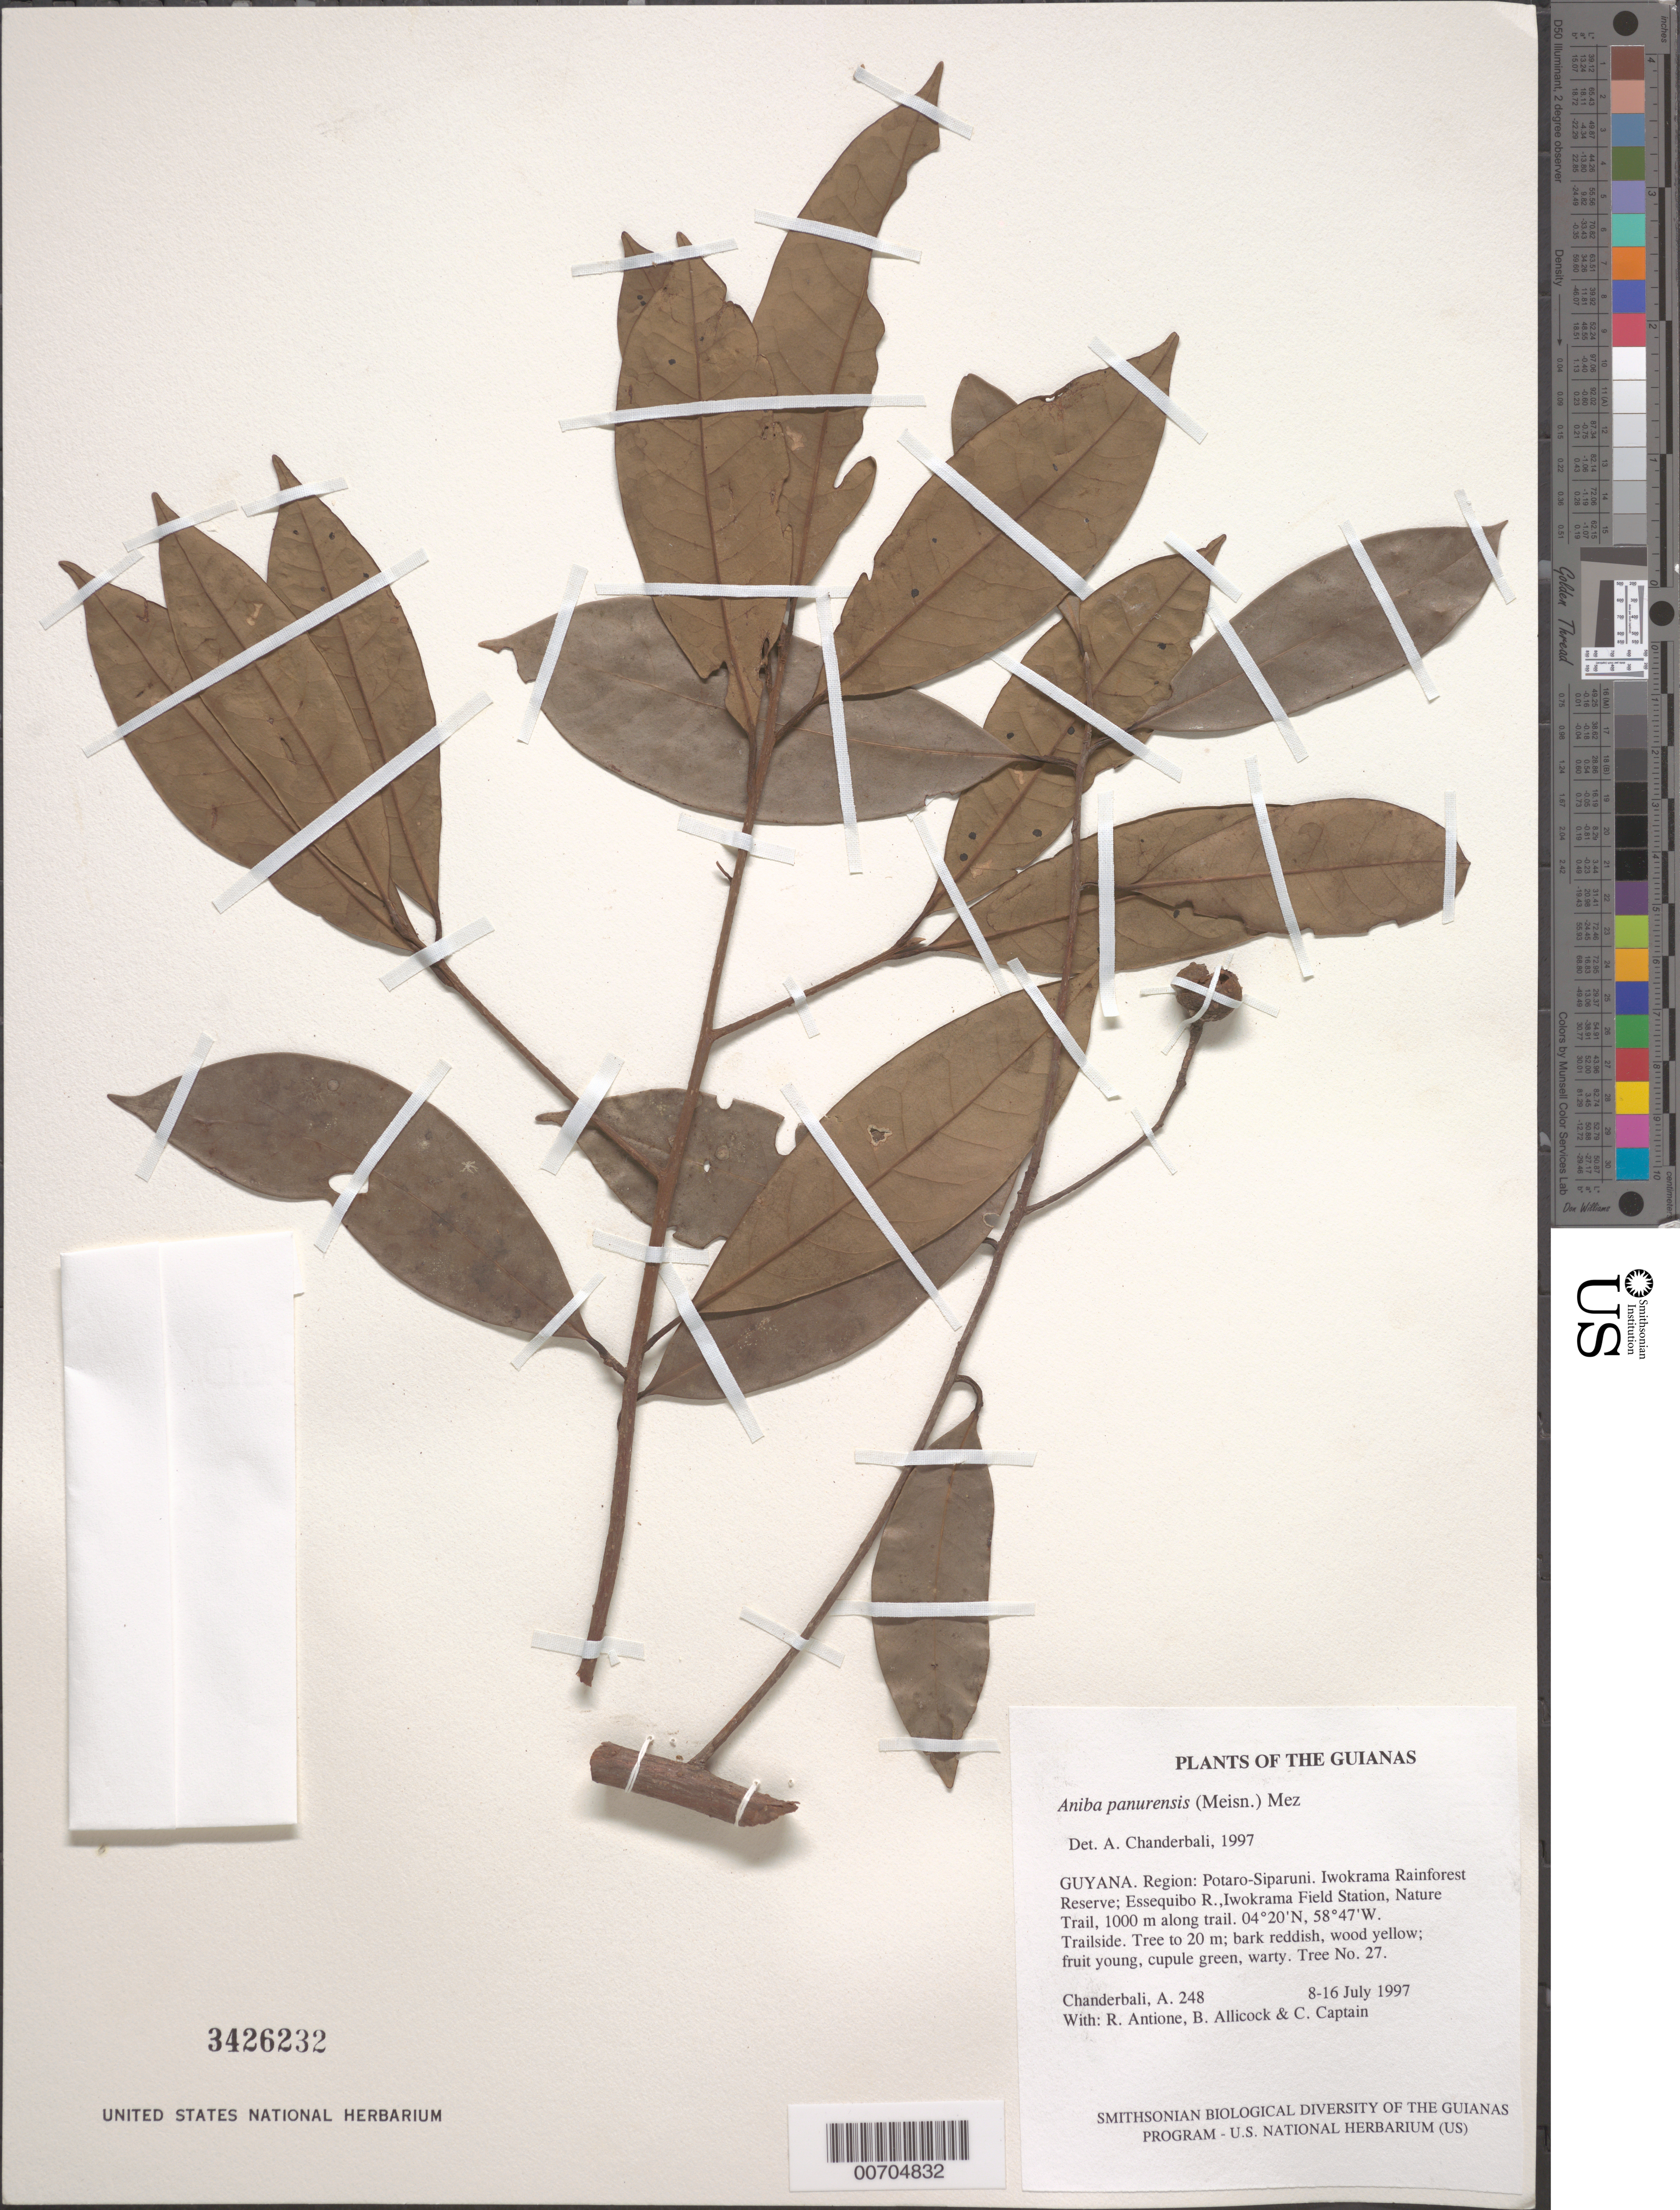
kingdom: Plantae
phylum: Tracheophyta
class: Magnoliopsida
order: Laurales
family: Lauraceae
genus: Aniba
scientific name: Aniba panurensis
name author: (Meisn.) Mez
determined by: Chanderbali, Andre Shashi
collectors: A. S. Chanderbali, R. Antione, B. Allicock & C. Captain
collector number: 248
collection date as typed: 8-16 July 1997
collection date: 1997-07-08/1997-07-16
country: Guyana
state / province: Potaro-Siparuni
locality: Iwokrama Rainforest Reserve; Essequibo R.,Iwokrama Field Station, Nature Trail, 1000 m along trail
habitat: Trailside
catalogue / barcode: US 3426232